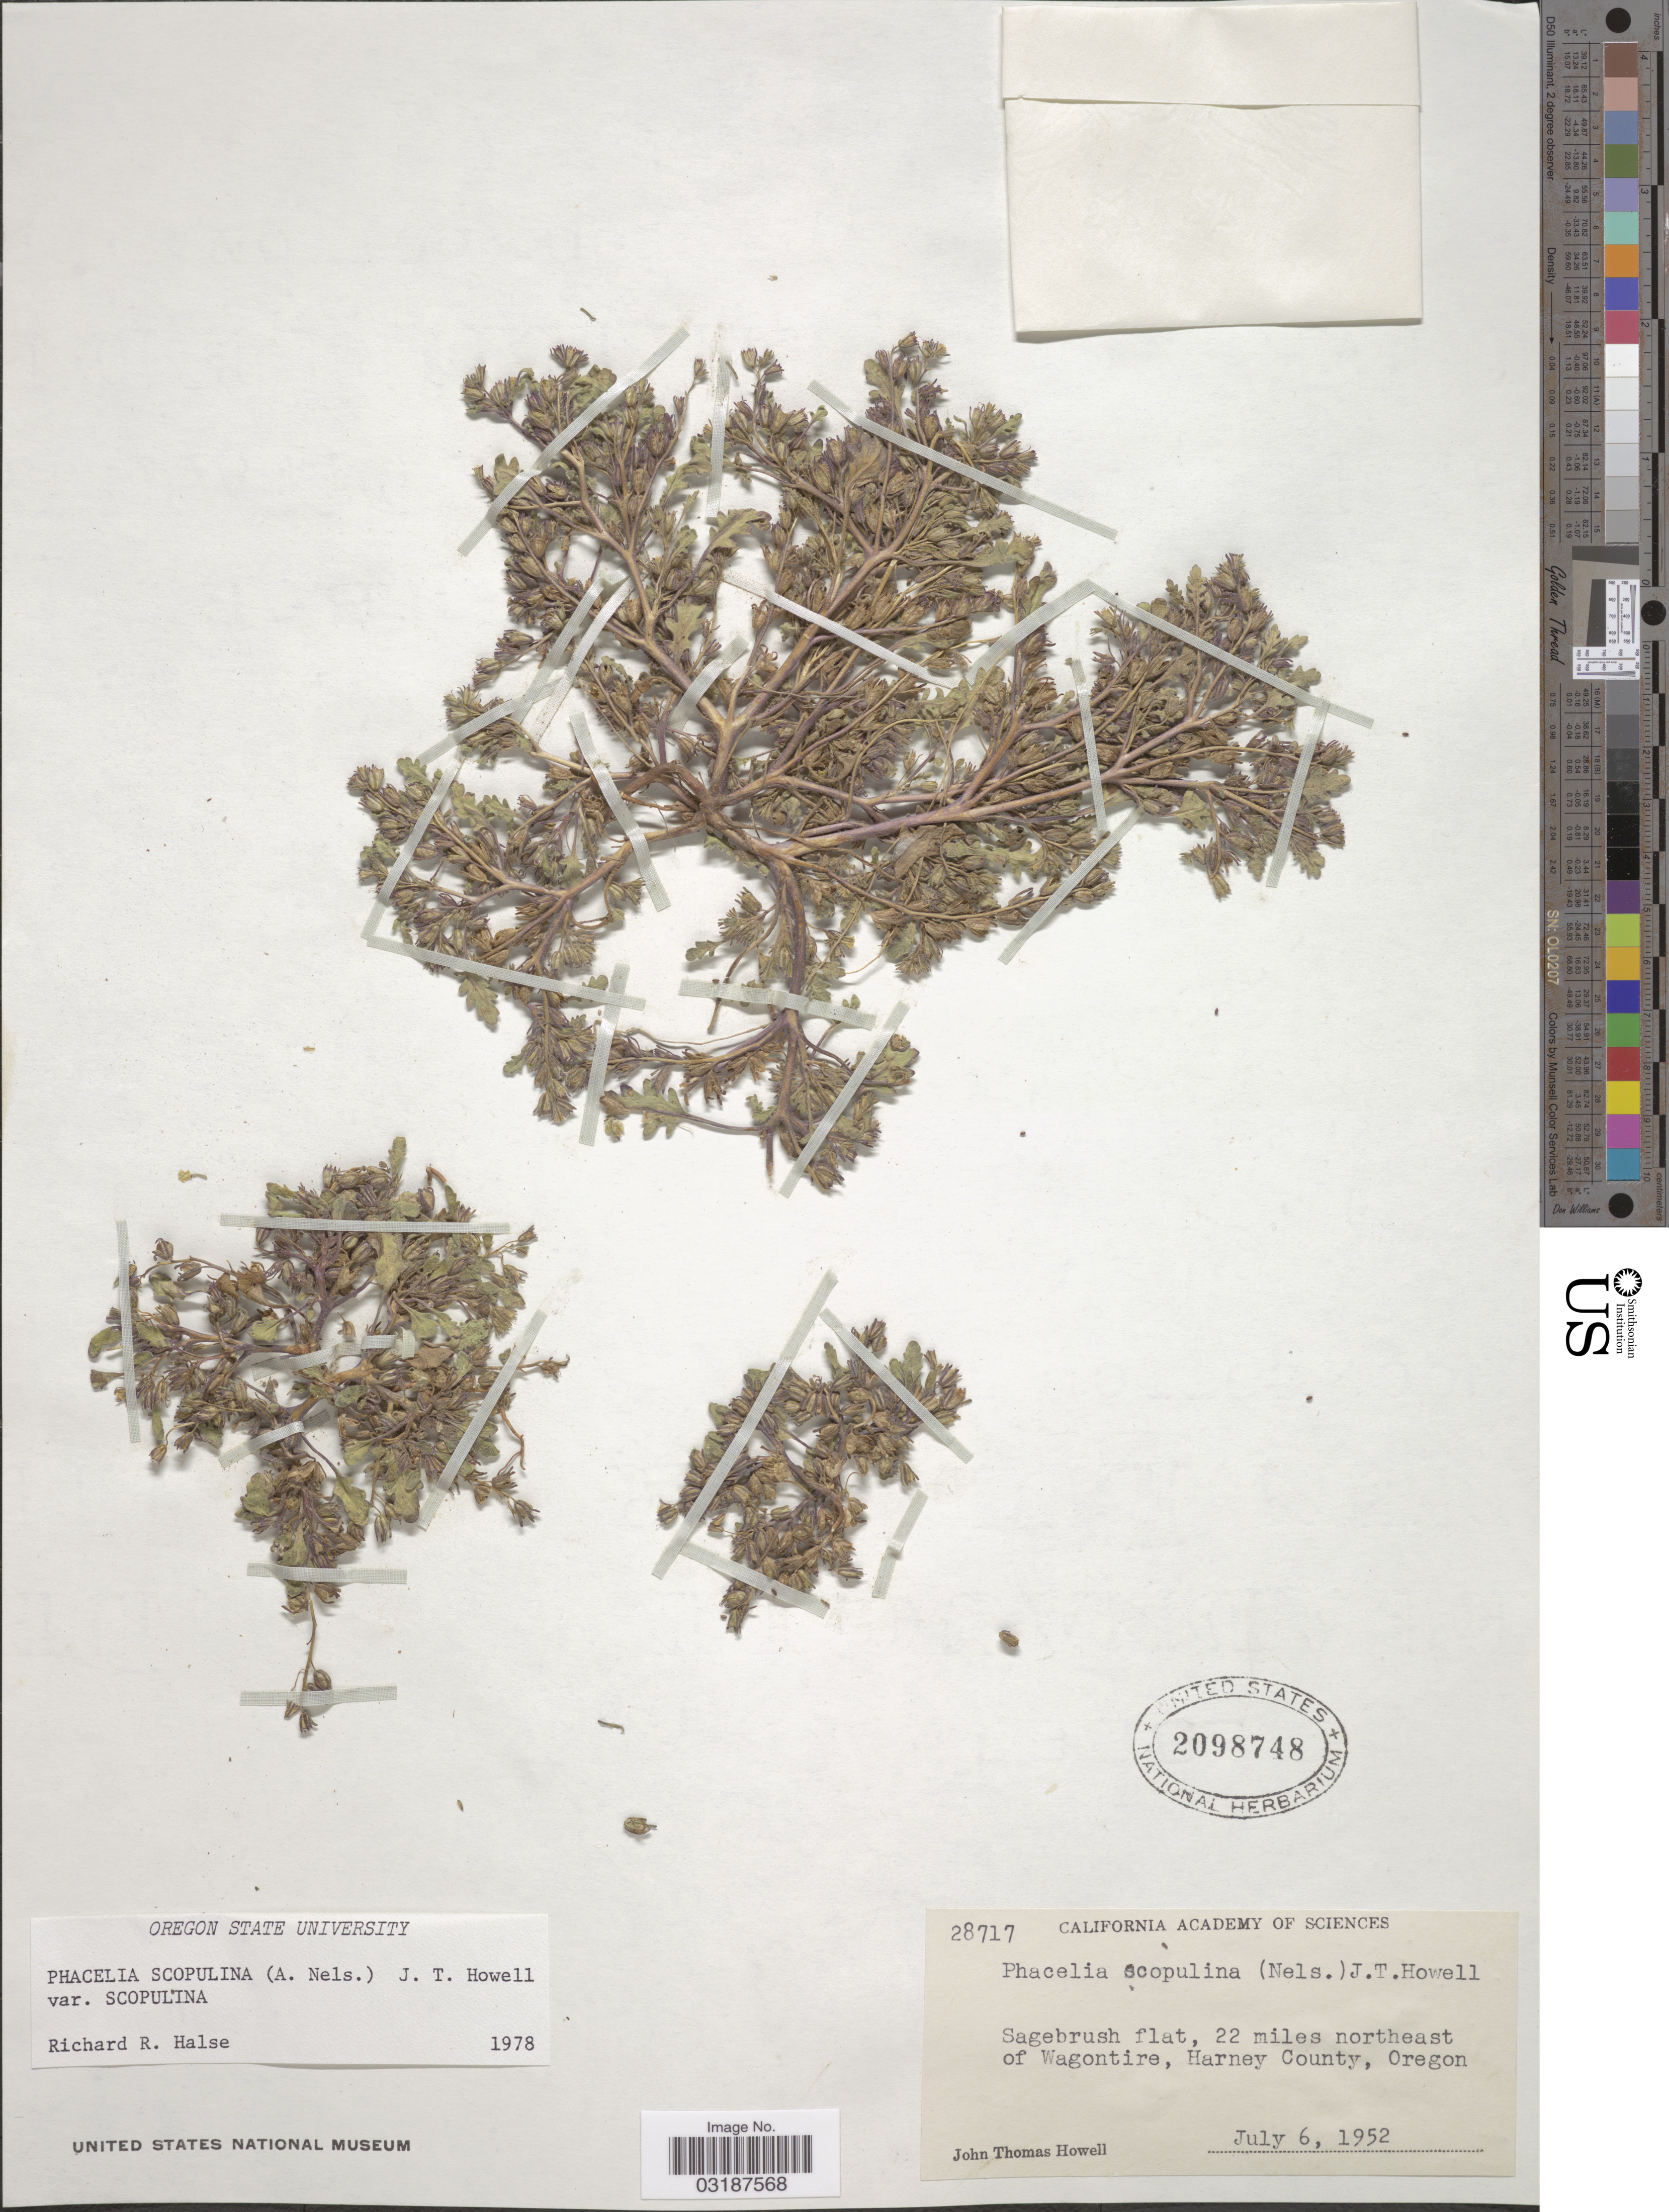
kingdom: Plantae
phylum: Tracheophyta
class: Magnoliopsida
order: Boraginales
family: Hydrophyllaceae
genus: Phacelia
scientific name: Phacelia scopulina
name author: (A. Nelson) J.T. Howell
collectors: J. T. Howell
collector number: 28717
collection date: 1952-07-06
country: United States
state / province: Oregon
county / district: Harney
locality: Sagebrush flat, 22 miles northeast of Wagontire, Harney County.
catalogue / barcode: US 2098748